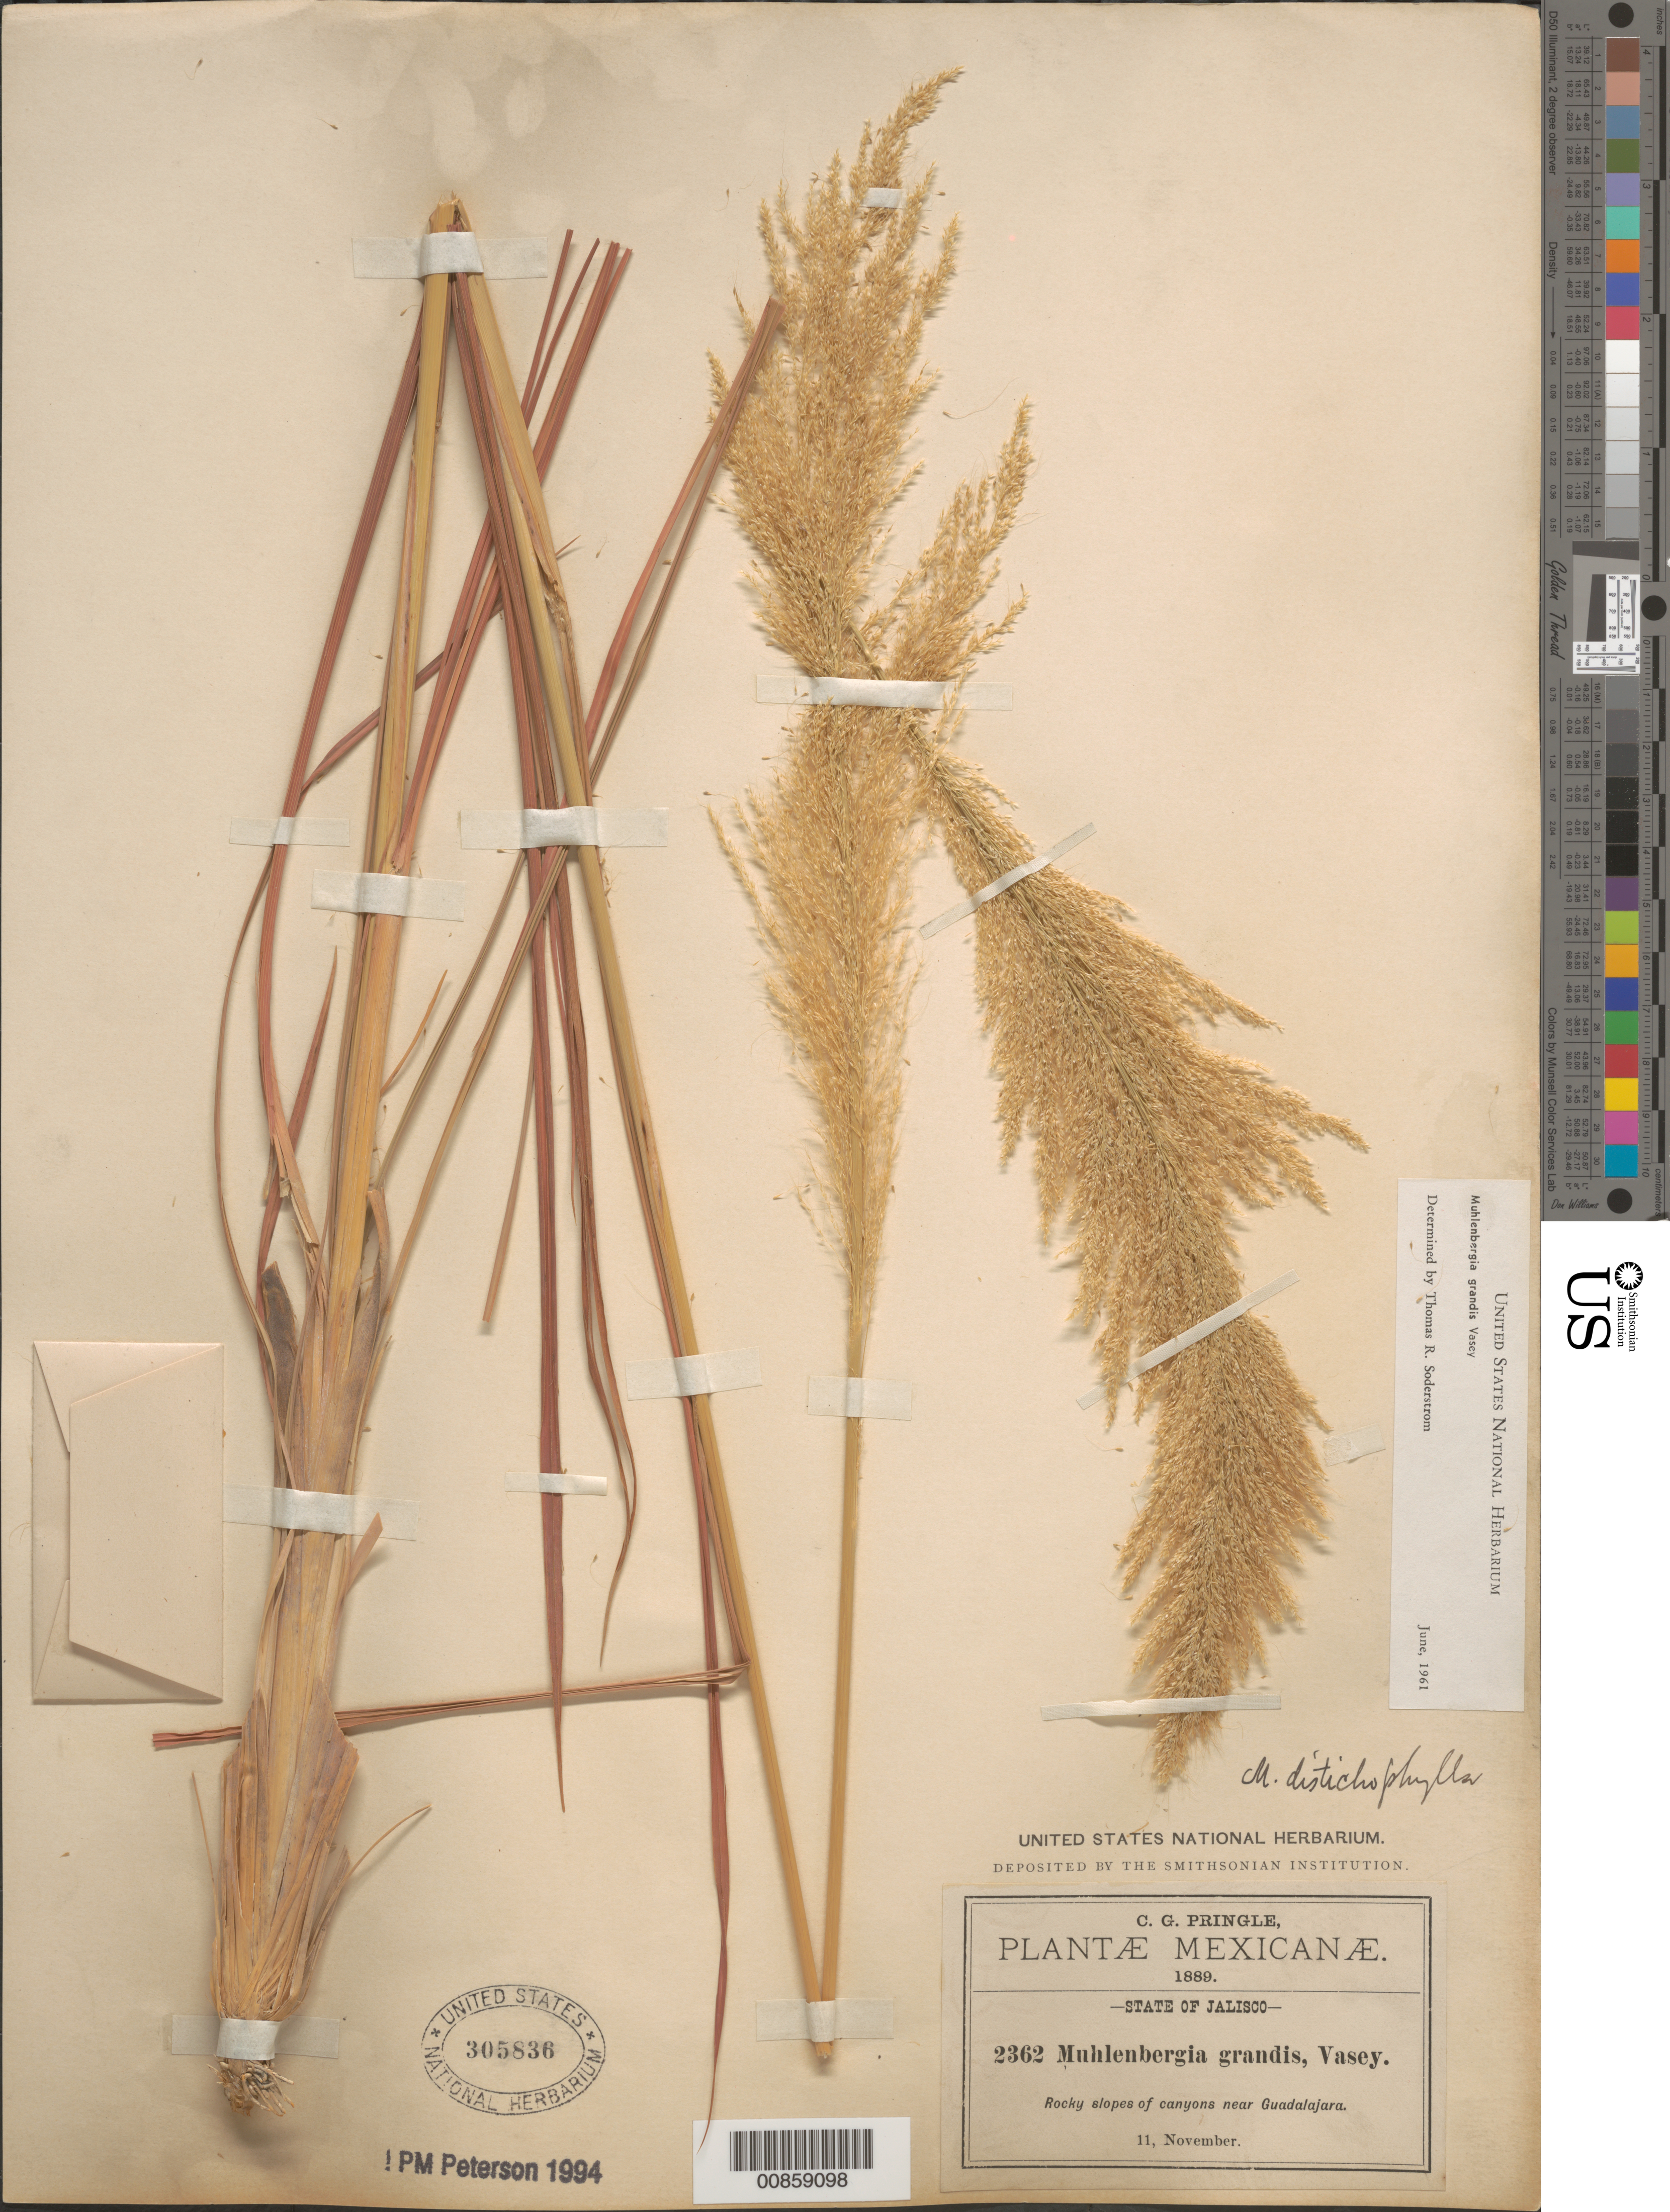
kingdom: Plantae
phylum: Tracheophyta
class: Liliopsida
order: Poales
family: Poaceae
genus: Muhlenbergia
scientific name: Muhlenbergia grandis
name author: Vasey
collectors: C. G. Pringle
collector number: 2362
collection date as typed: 11 Nov 1889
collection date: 1889-11-11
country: Mexico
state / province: Jalisco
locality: Canyons near Guadalajara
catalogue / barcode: US 305836